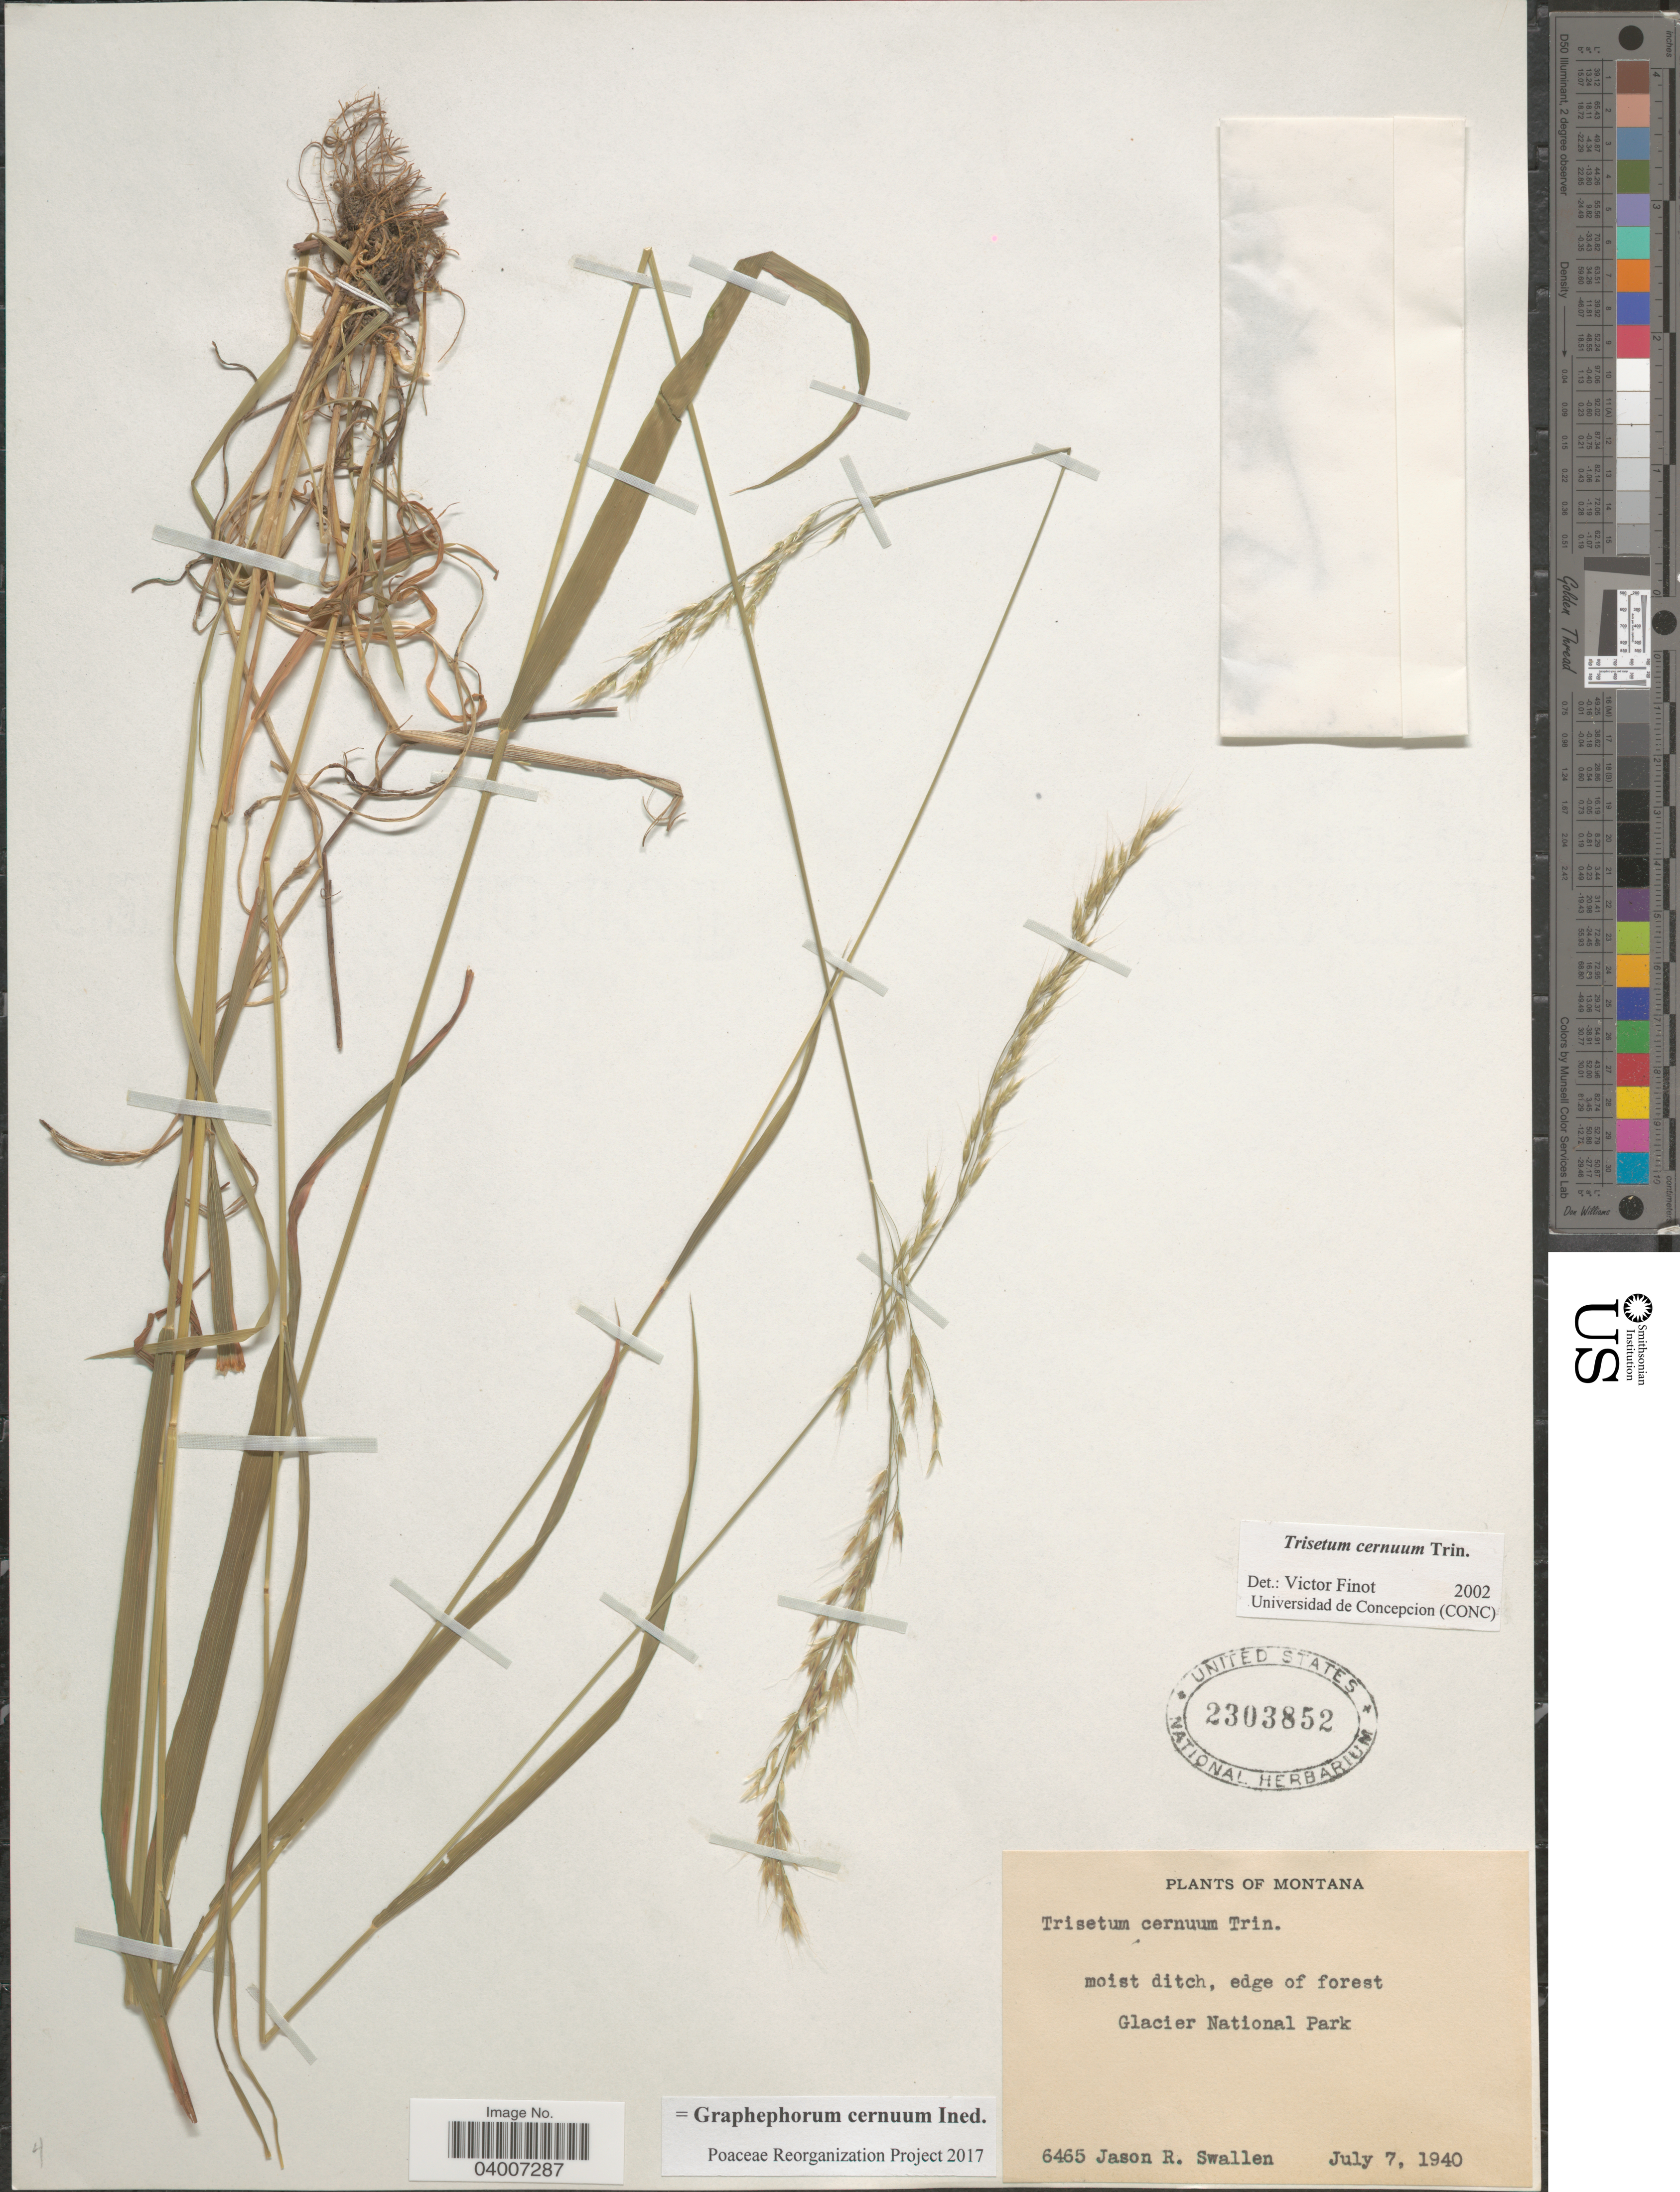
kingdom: Plantae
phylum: Tracheophyta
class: Liliopsida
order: Poales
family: Poaceae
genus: Graphephorum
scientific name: Graphephorum cernuum ined.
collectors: J. R. Swallen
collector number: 6465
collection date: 1940-07-07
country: United States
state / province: Montana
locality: Glacier National Park.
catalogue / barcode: US 2303852